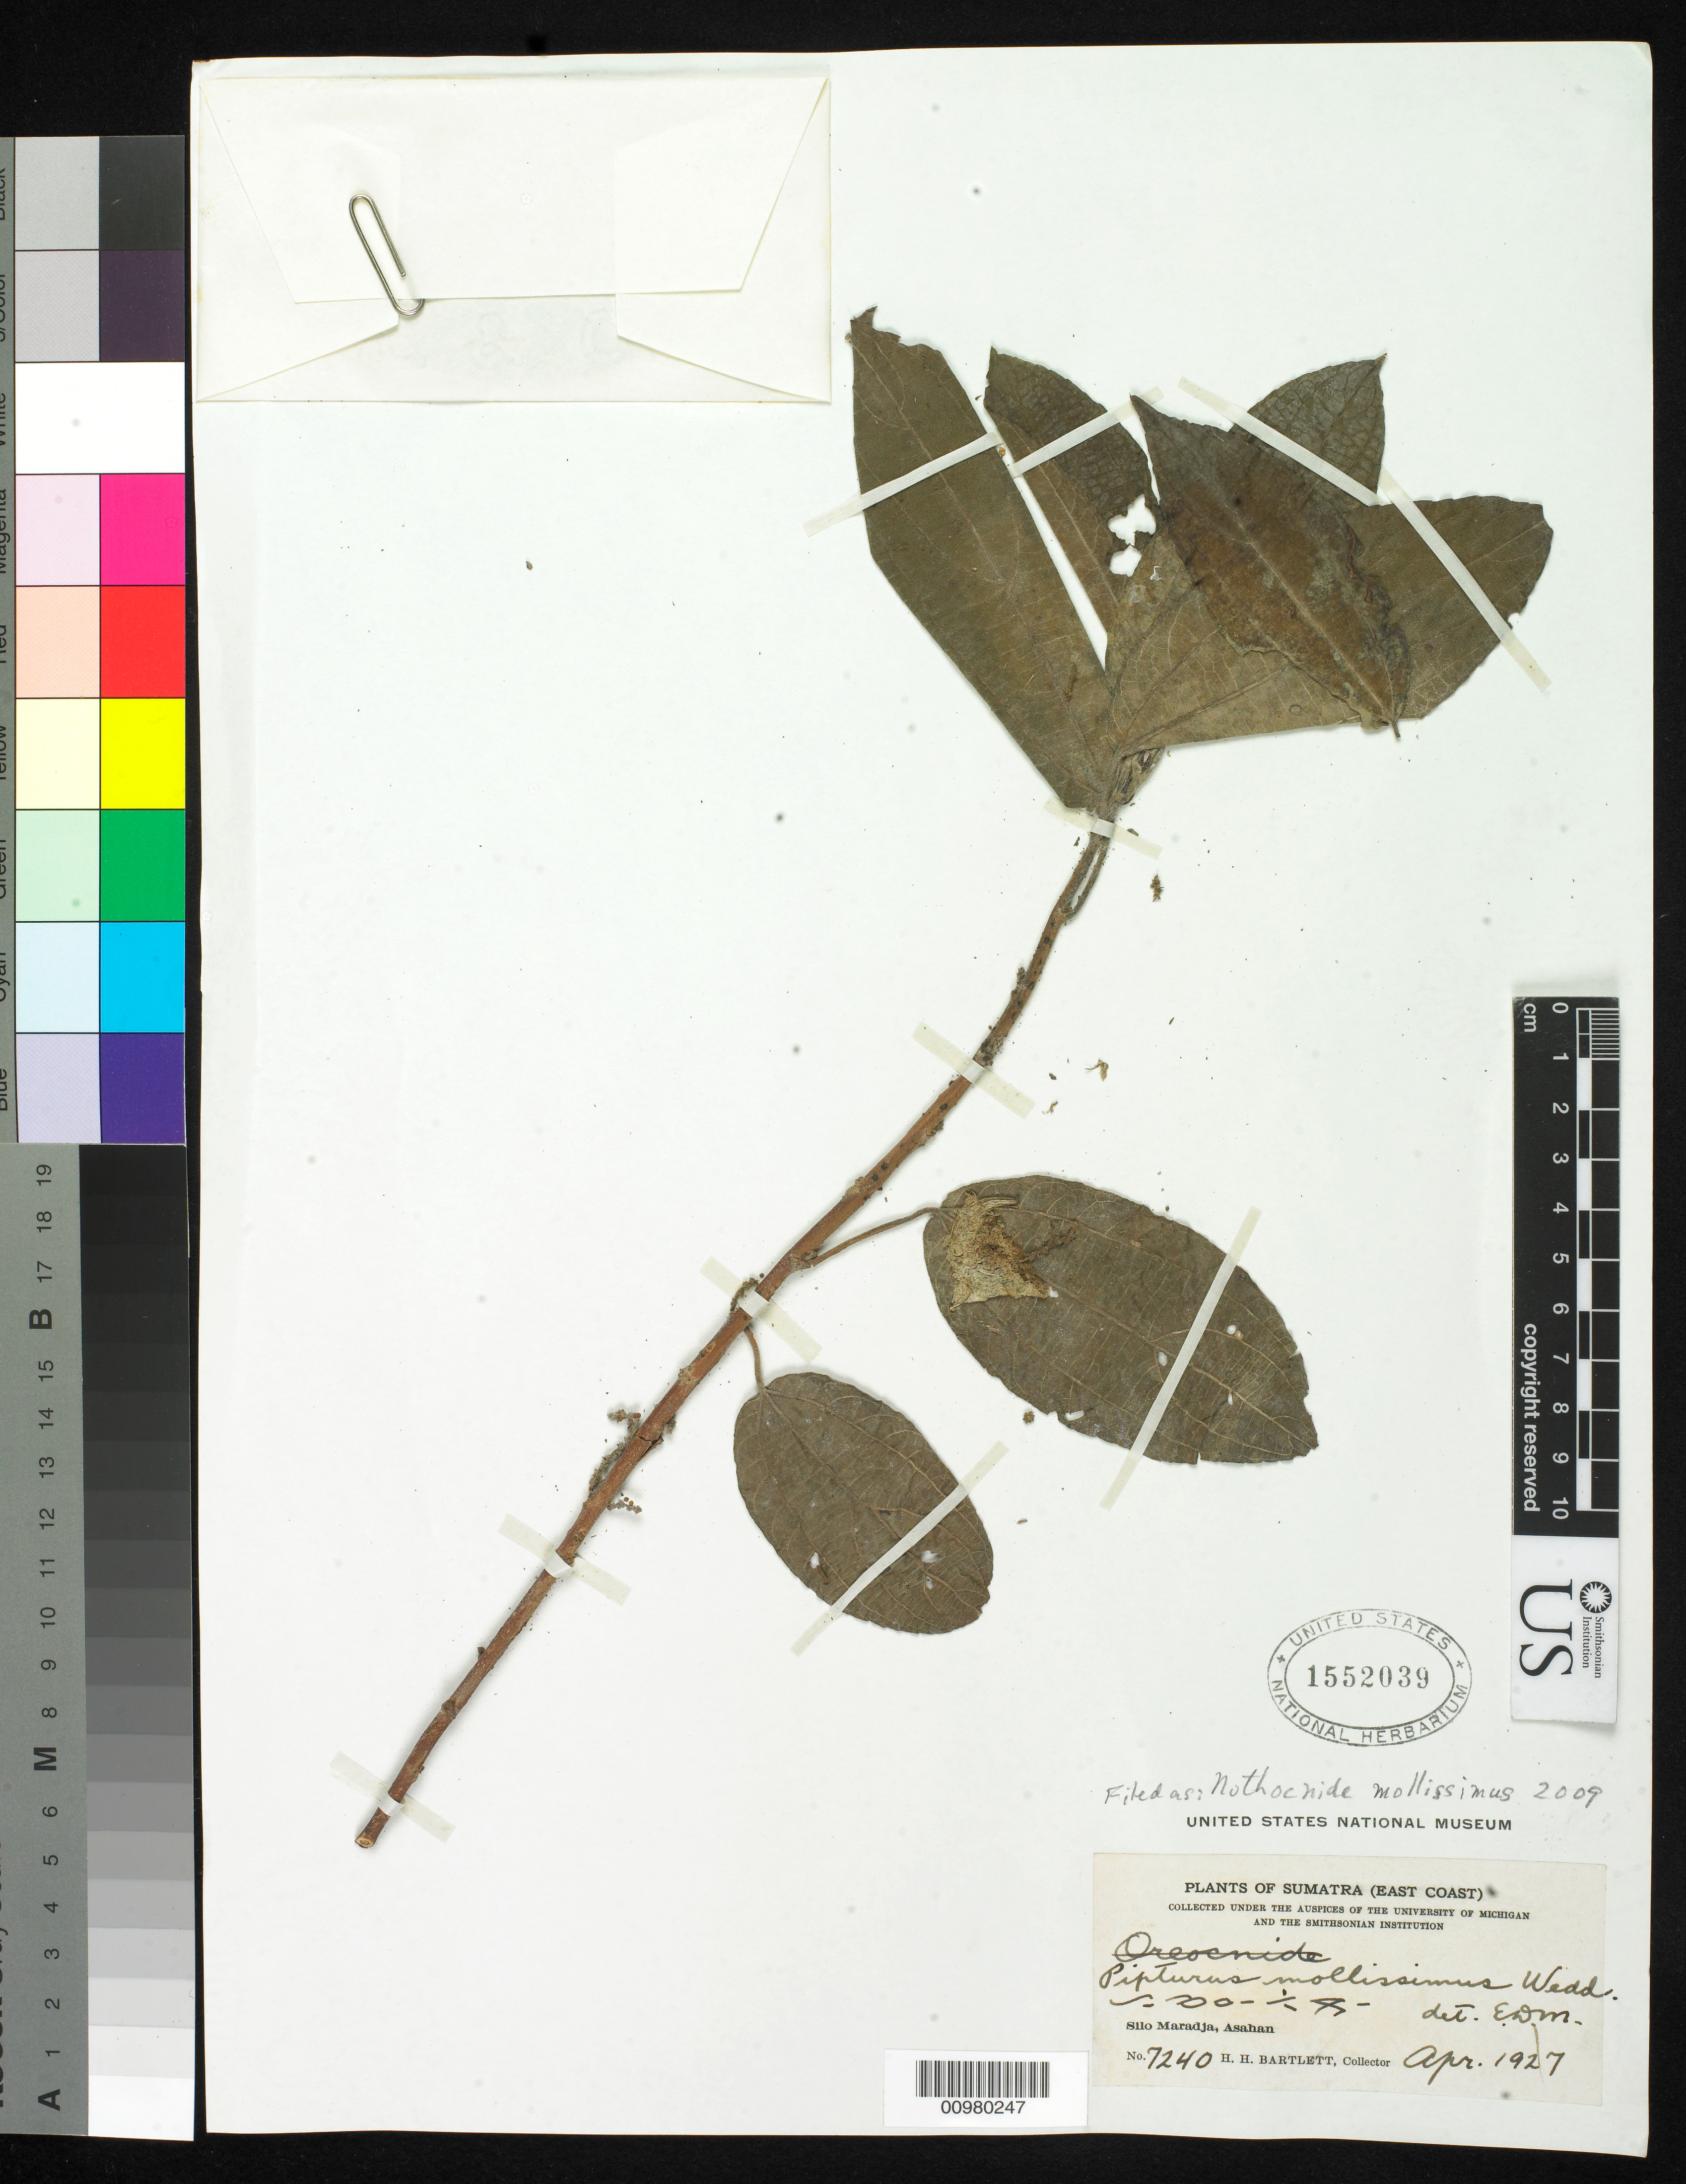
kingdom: Plantae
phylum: Tracheophyta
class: Magnoliopsida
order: Rosales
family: Urticaceae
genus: Nothocnide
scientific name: Nothocnide mollissima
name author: (Blume) Chew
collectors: H. H. Bartlett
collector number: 7240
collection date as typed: Apr 1927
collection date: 1927-04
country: Indonesia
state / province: Sumatra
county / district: North Sumatra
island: Sumatra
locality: Asahan, Silo Maradja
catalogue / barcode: US 1552039